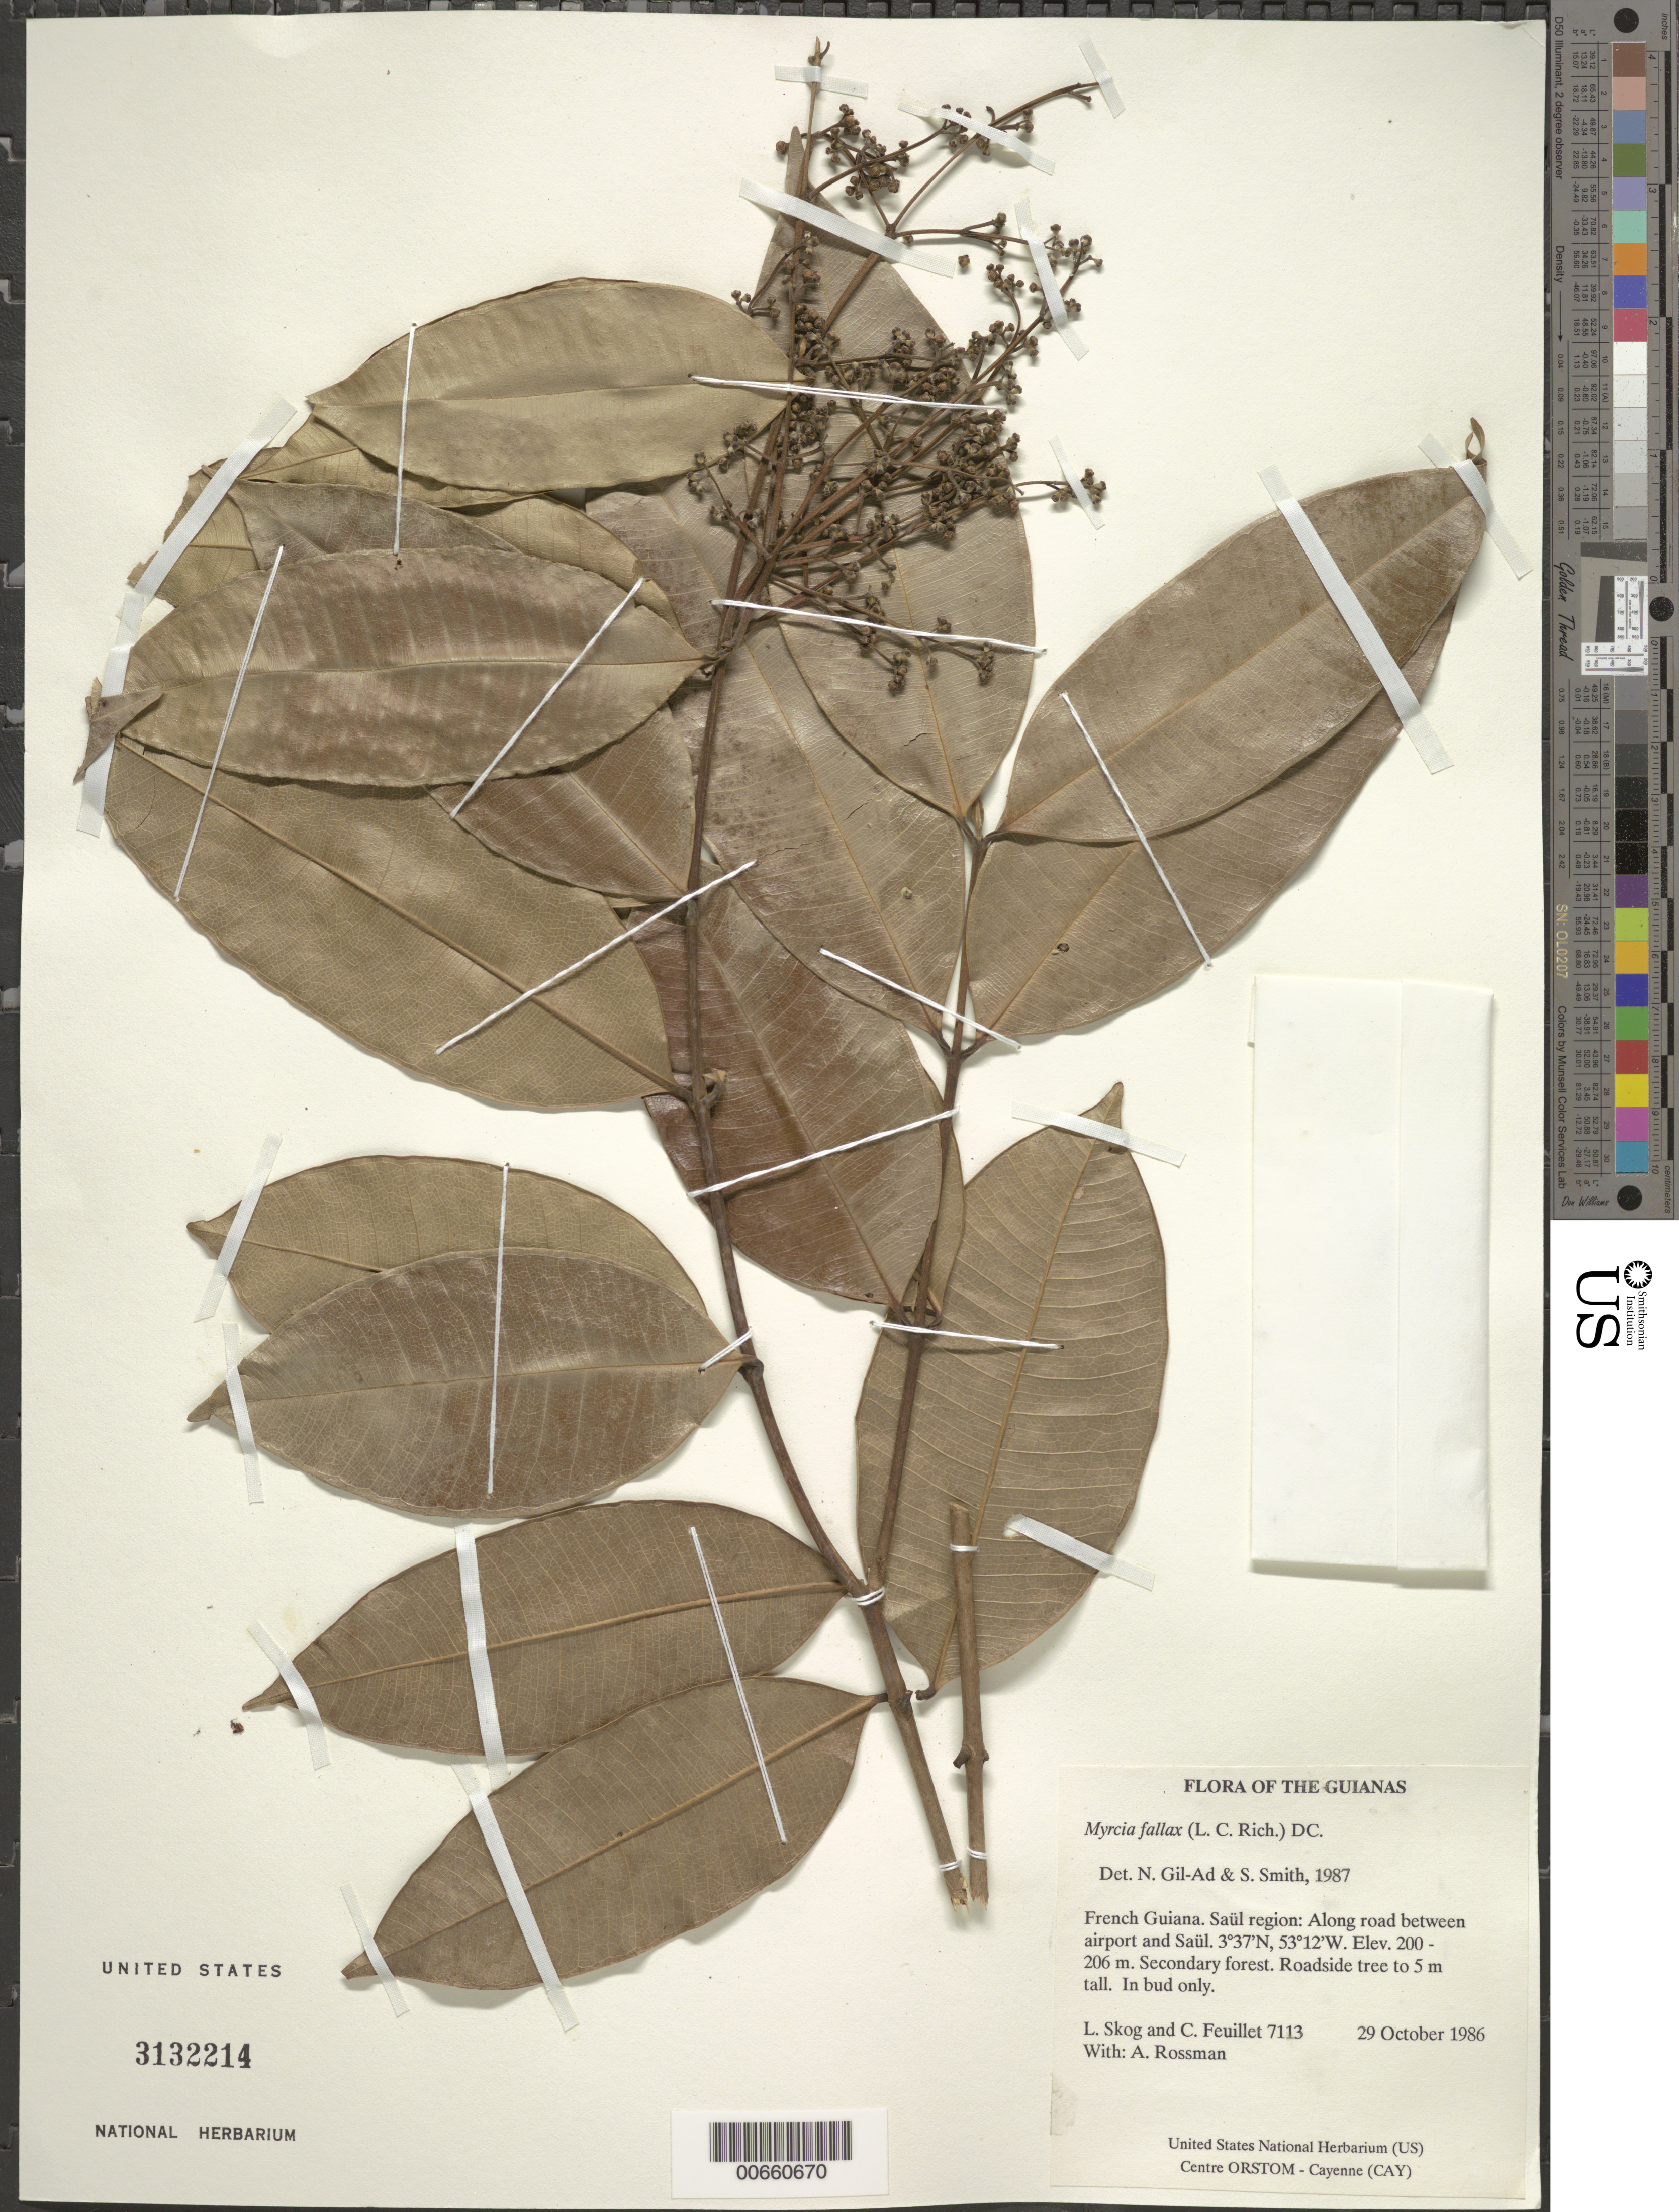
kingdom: Plantae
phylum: Tracheophyta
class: Magnoliopsida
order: Myrtales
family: Myrtaceae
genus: Myrcia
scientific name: Myrcia fallax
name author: (Rich.) DC.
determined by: Gil-Ad, N. L.; Smith, S. F.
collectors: L. E. Skog, C. Feuillet & A. Rossman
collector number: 7113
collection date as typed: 29 October 1986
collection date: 1986-10-29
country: French Guiana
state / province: Saint-Laurent-du-Maroni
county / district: Saül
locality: Along road between airport and Saül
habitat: Secondary forest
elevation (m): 200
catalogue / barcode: US 3132214